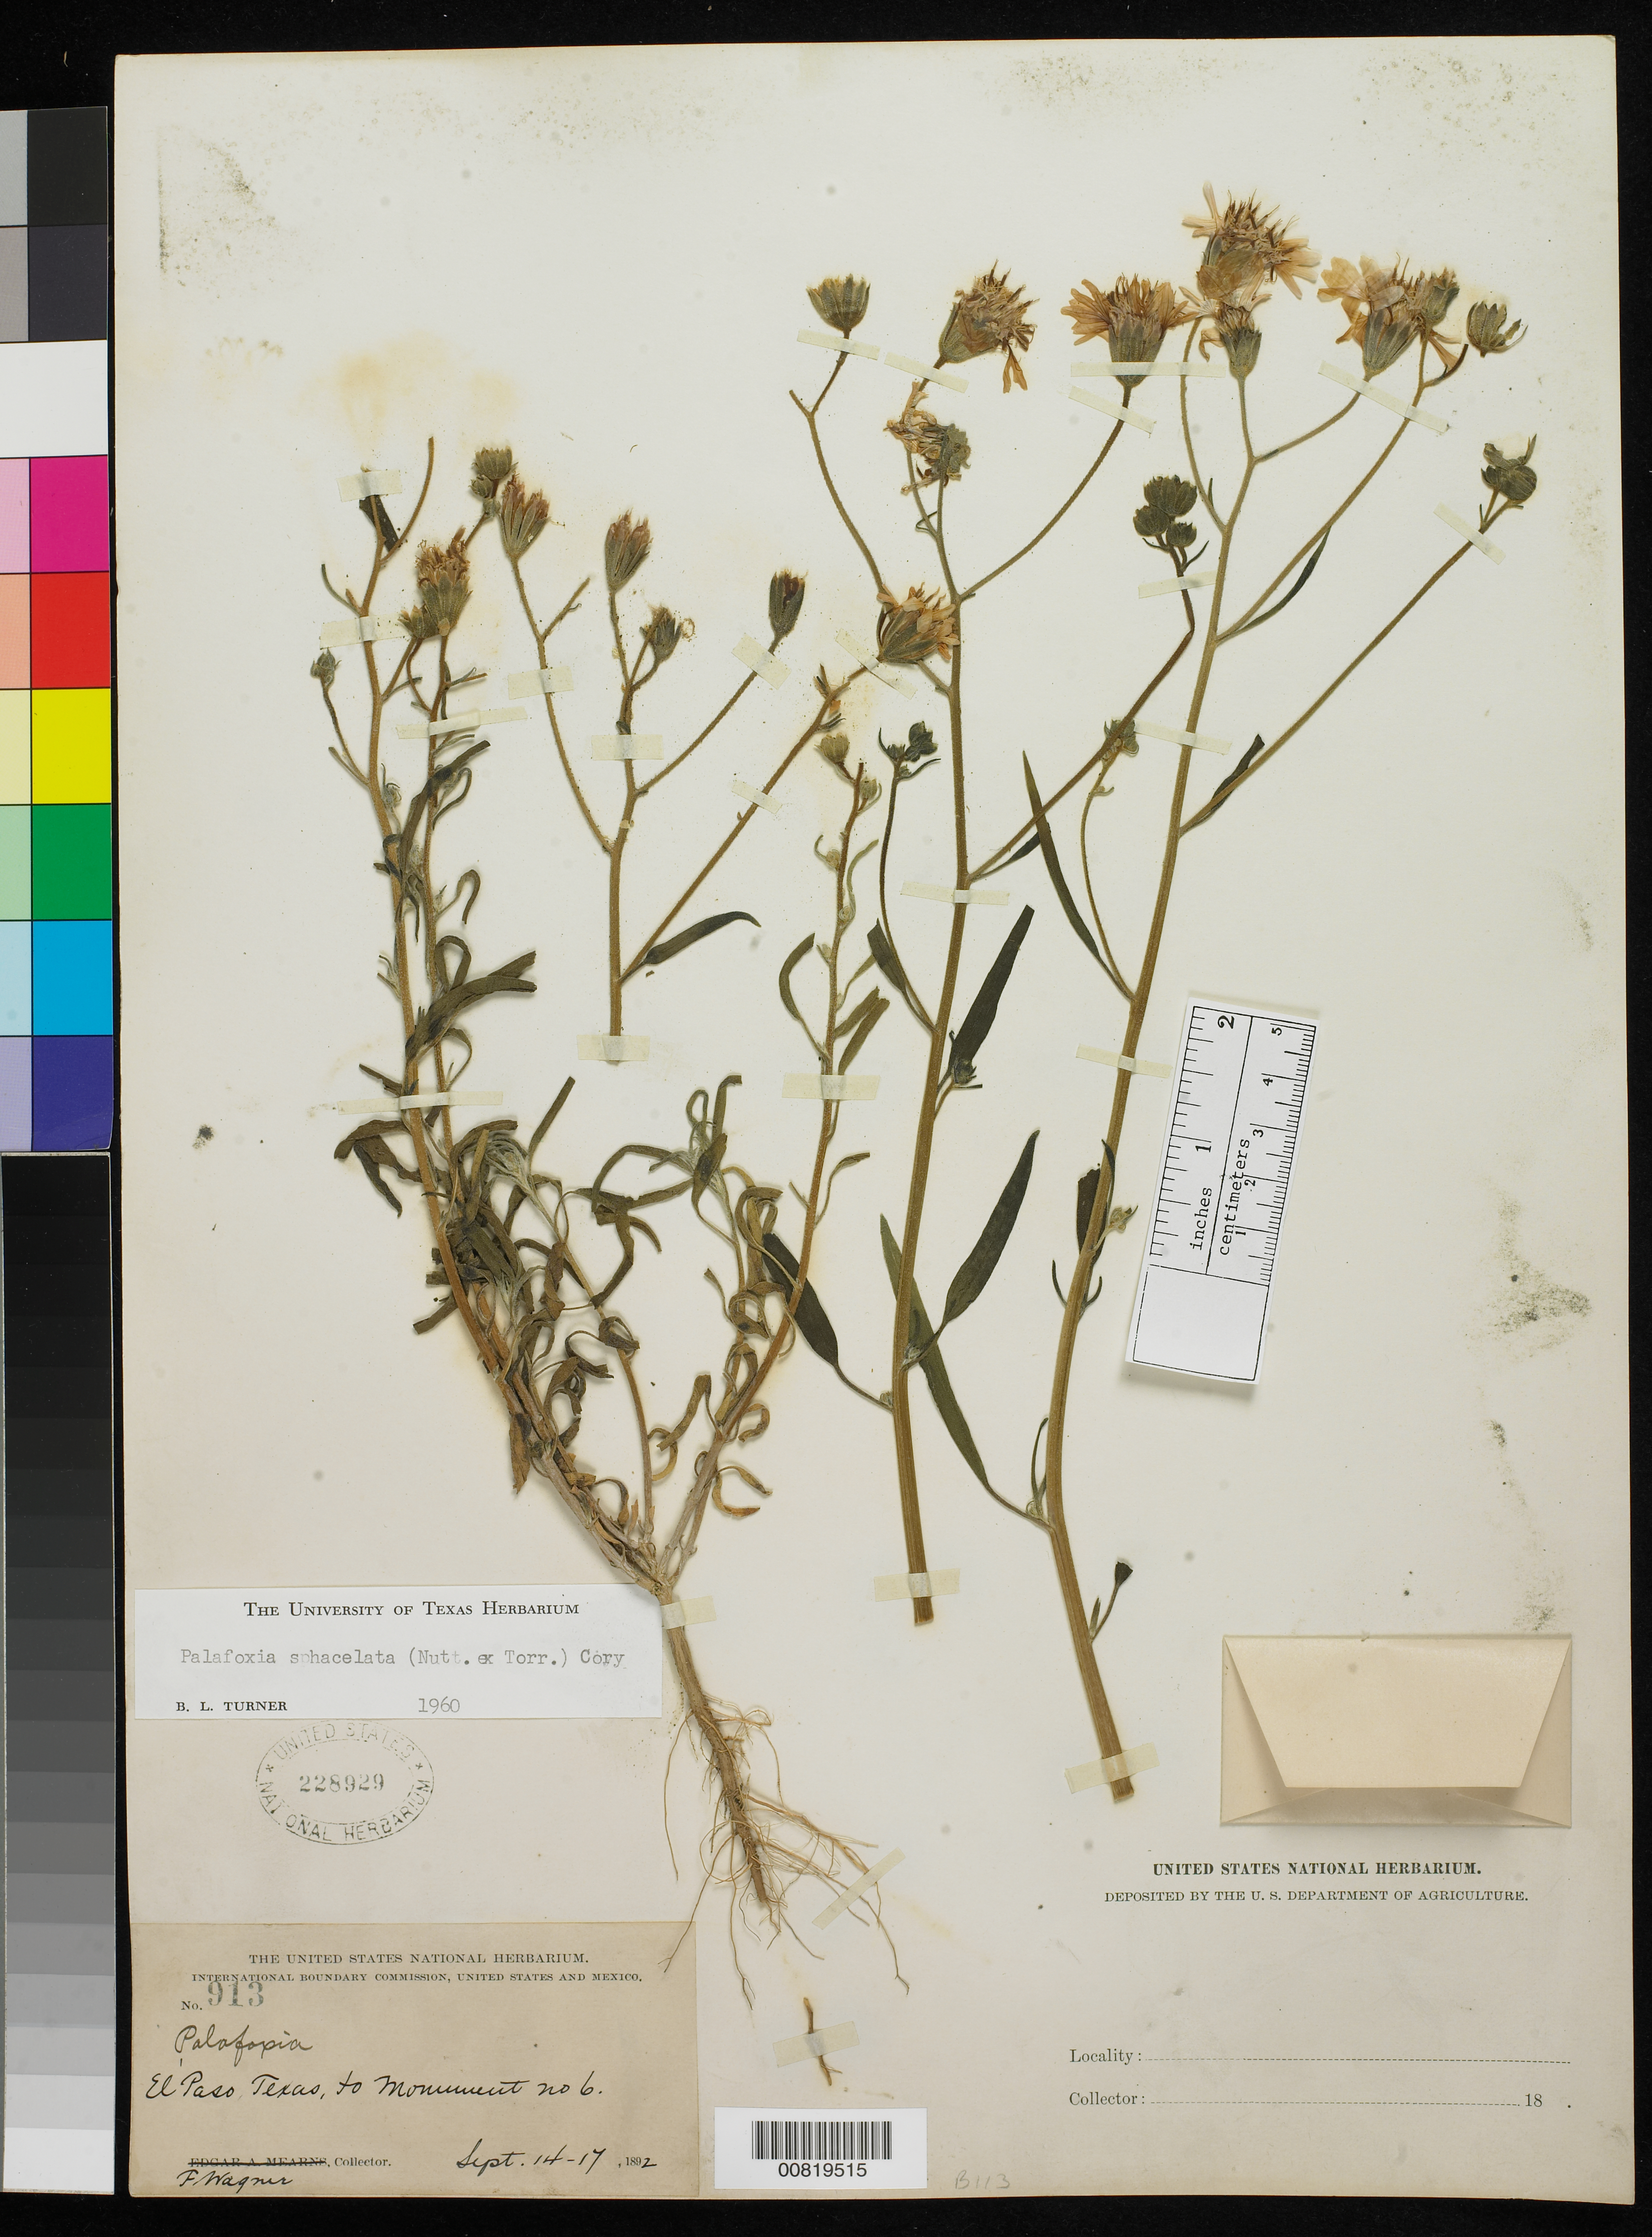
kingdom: Plantae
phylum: Tracheophyta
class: Magnoliopsida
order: Asterales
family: Asteraceae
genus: Palafoxia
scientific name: Palafoxia sphacelata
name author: (Nutt. ex Torr.) Cory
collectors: F. Wagner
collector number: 913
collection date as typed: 14 Sep 1892 to 17 Sep 1892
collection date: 1892-09-14/1892-09-17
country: United States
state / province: Texas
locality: El Paso, Texas, to Monument no. 6.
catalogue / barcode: US 228929